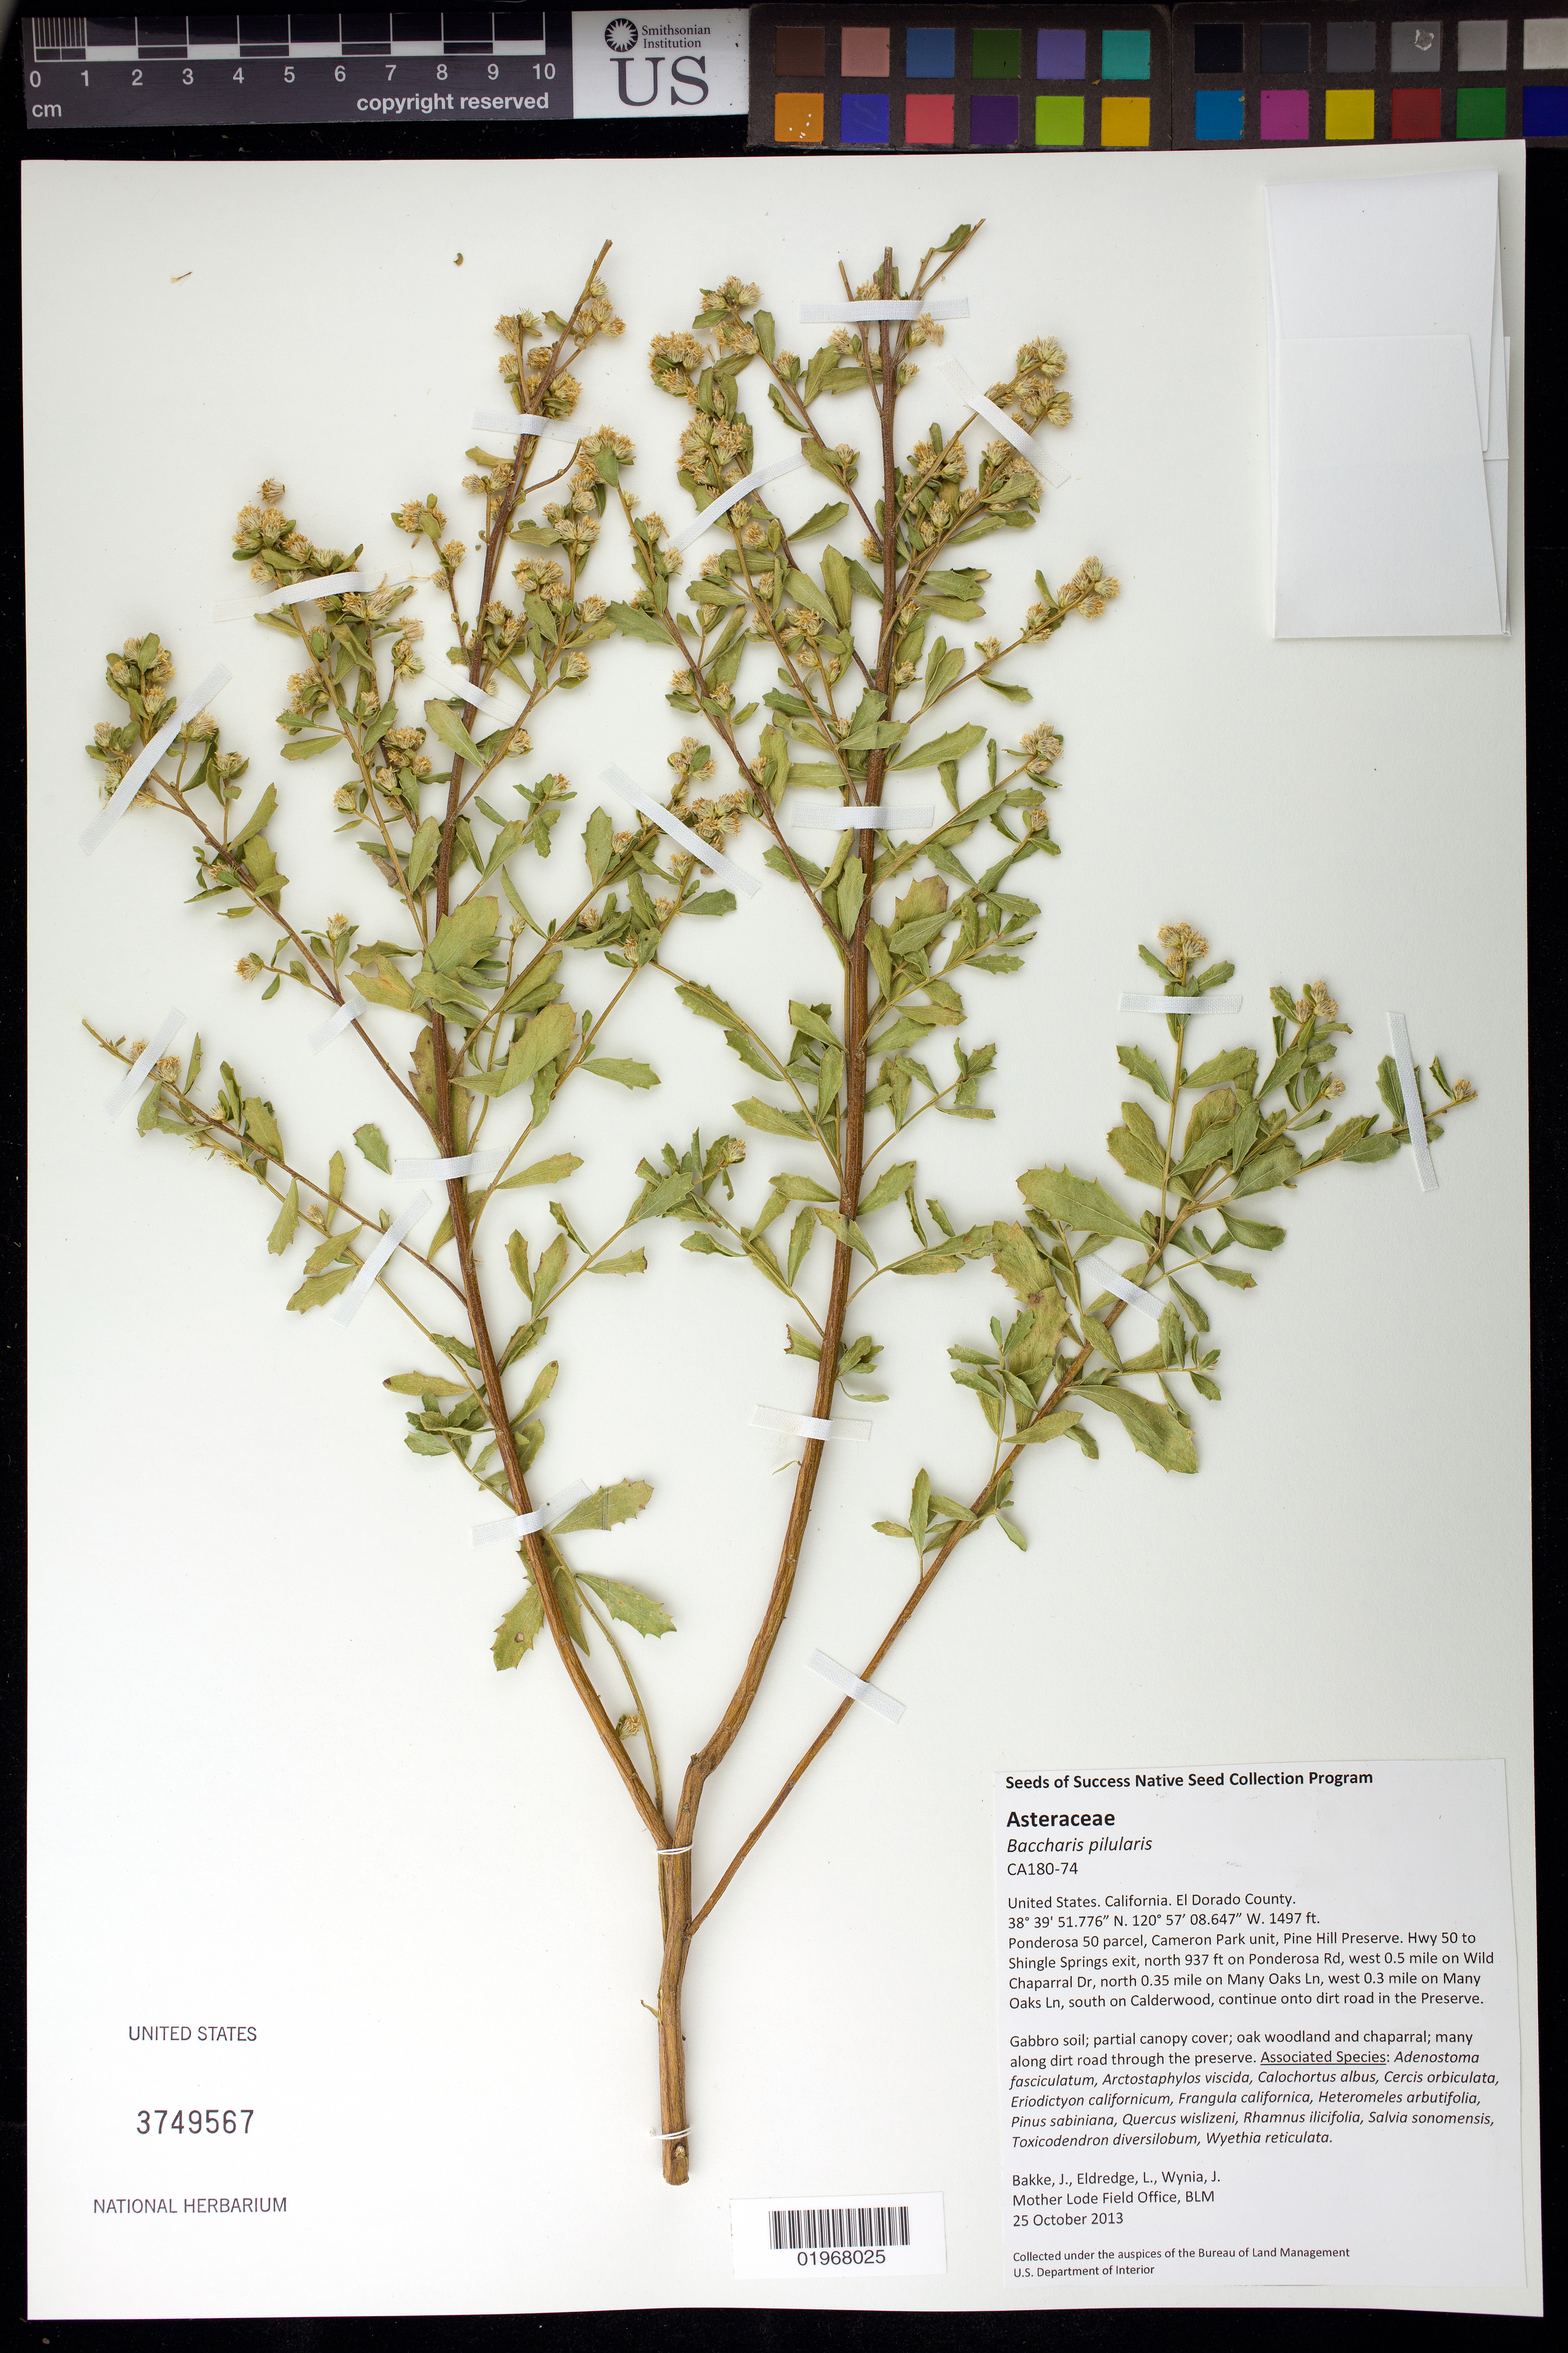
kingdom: Plantae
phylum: Tracheophyta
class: Magnoliopsida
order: Asterales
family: Asteraceae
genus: Baccharis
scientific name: Baccharis pilularis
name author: DC.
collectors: J. Bakke, L. Eldredge & J. Wynia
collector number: CA180-74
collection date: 2013-10-25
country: United States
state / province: California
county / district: El Dorado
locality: Ponderosa 50 parcel, Cameron Park unit. Pine Hill Preserve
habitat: Gabbro soil, partial canopy cover, oak woodland and chaparral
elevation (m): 456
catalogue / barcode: US 3749567